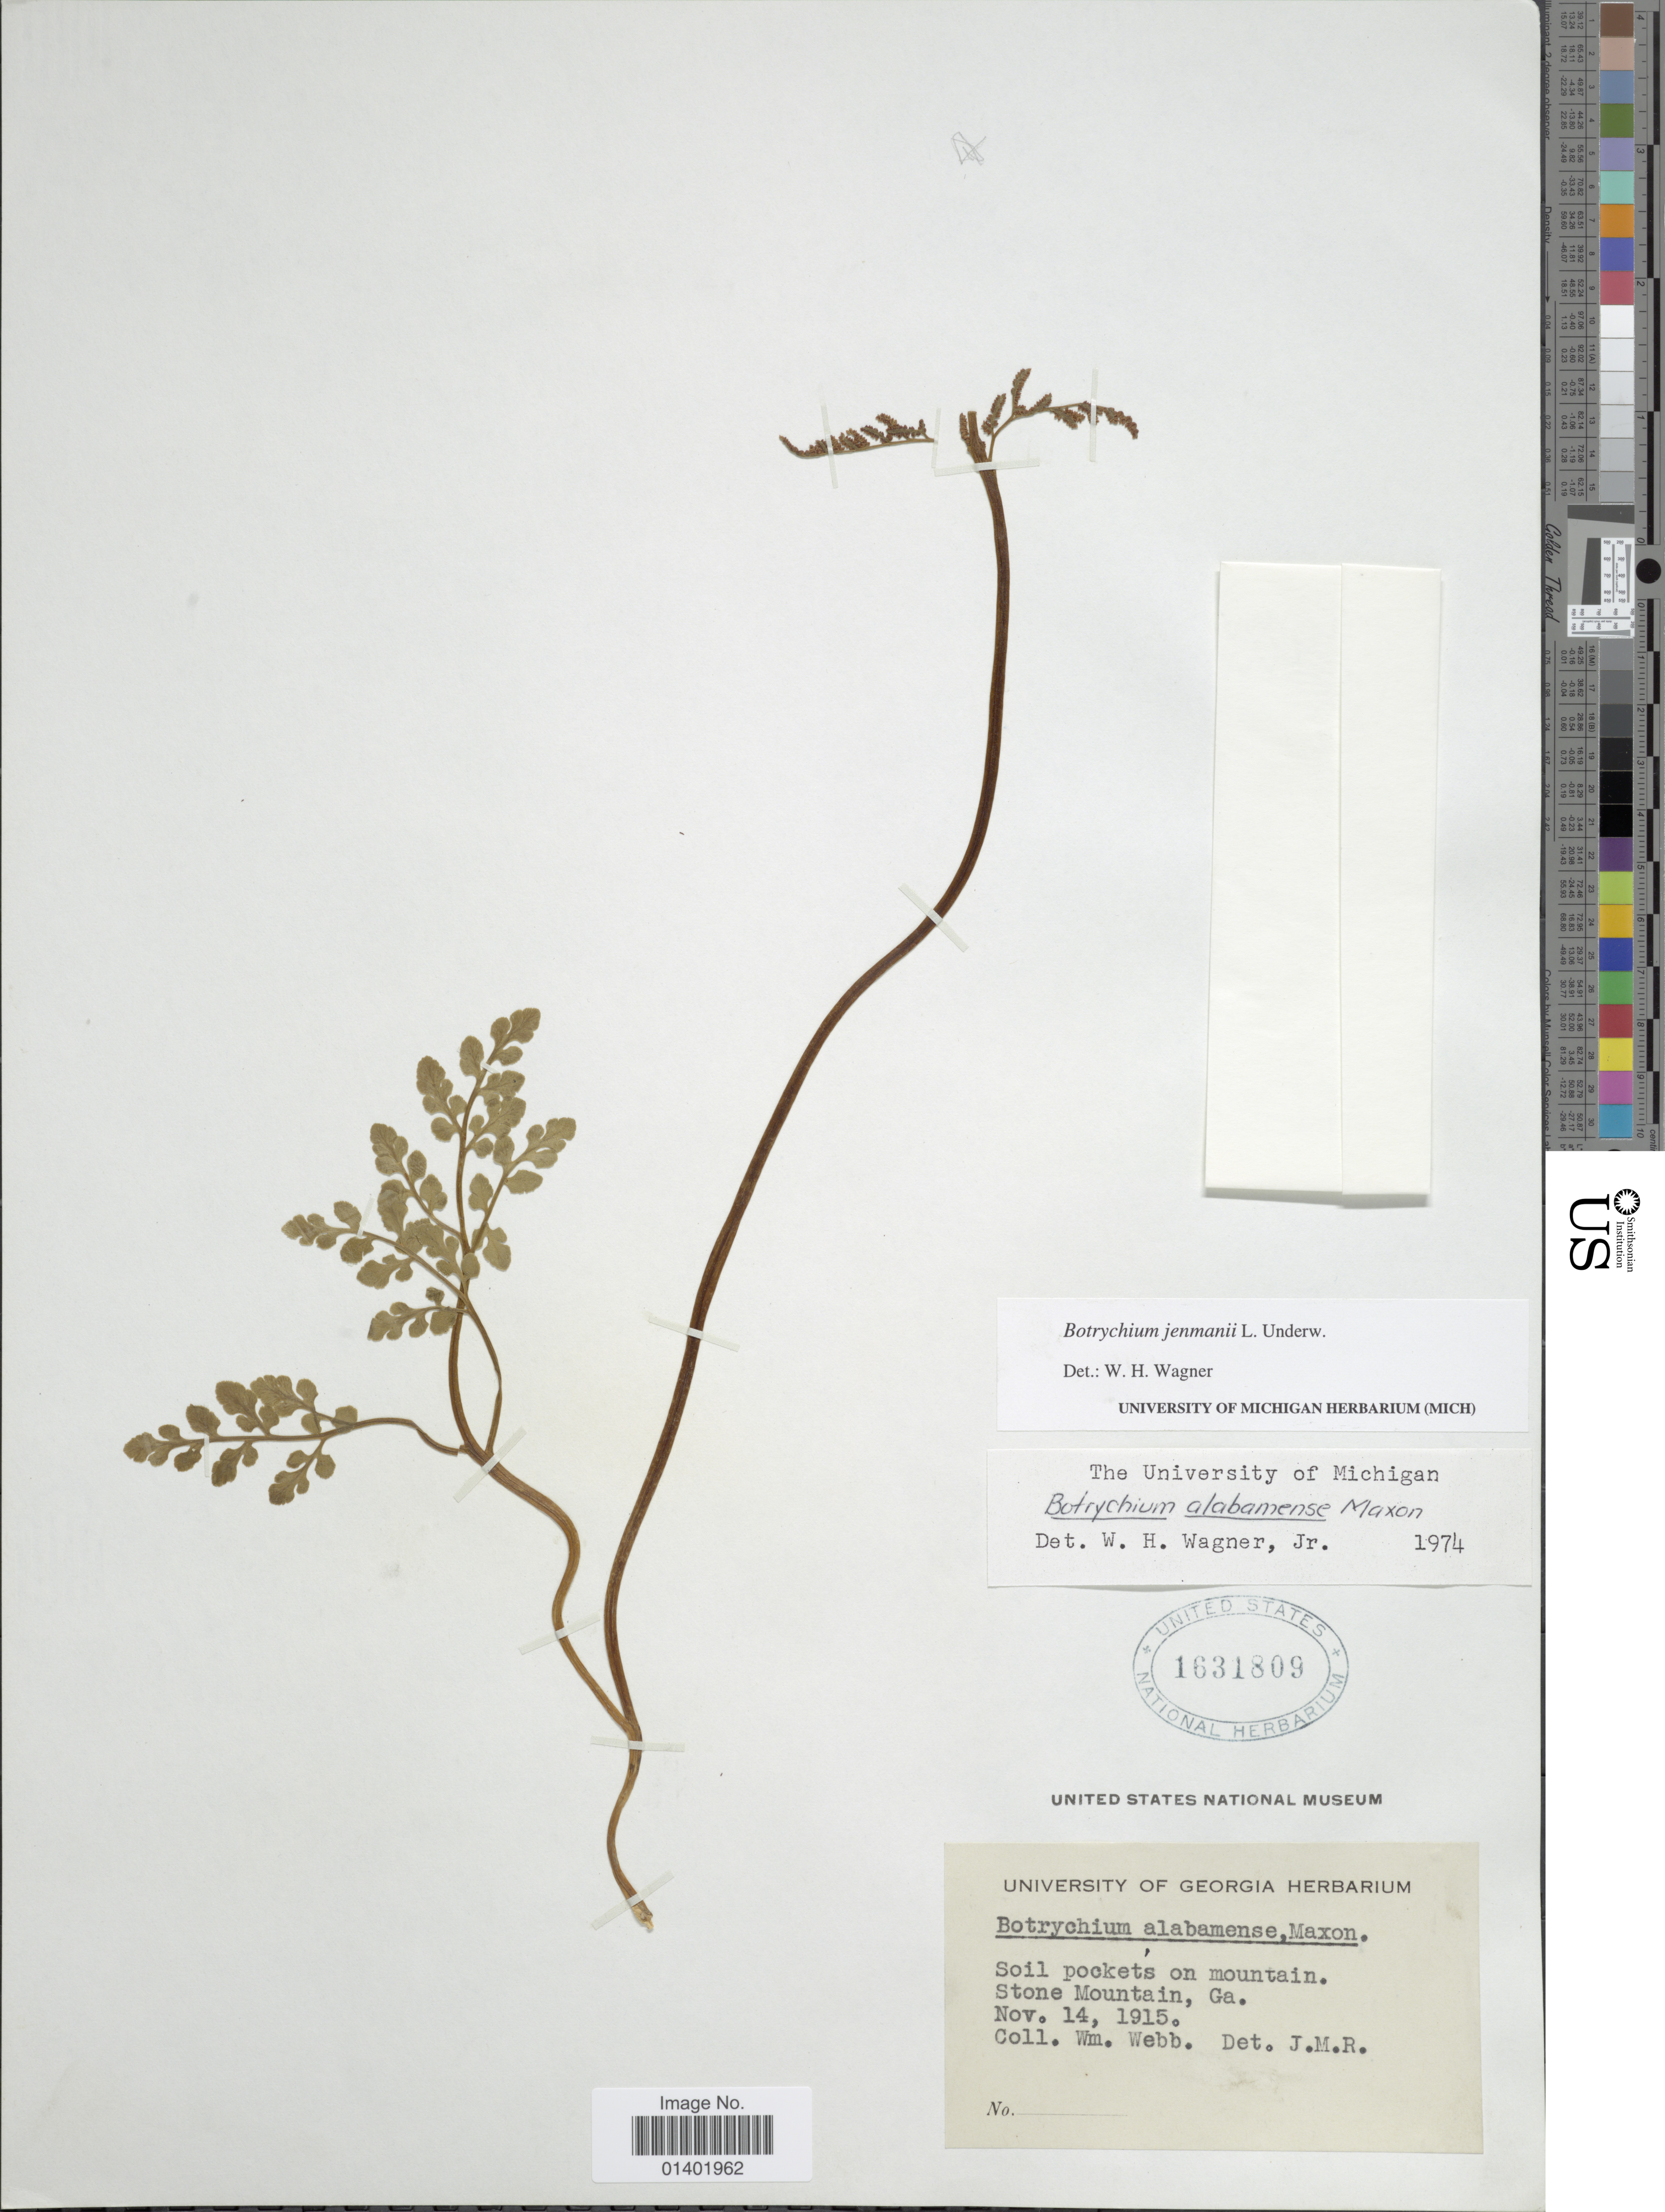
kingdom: Plantae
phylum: Tracheophyta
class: Polypodiopsida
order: Ophioglossales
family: Ophioglossaceae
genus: Botrychium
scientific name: Botrychium jenmanii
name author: Underw.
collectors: W. Webb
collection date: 1915-11-14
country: United States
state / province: Georgia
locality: Soil pockets on mountain, Stone Mountain, Ga.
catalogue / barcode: US 1631809